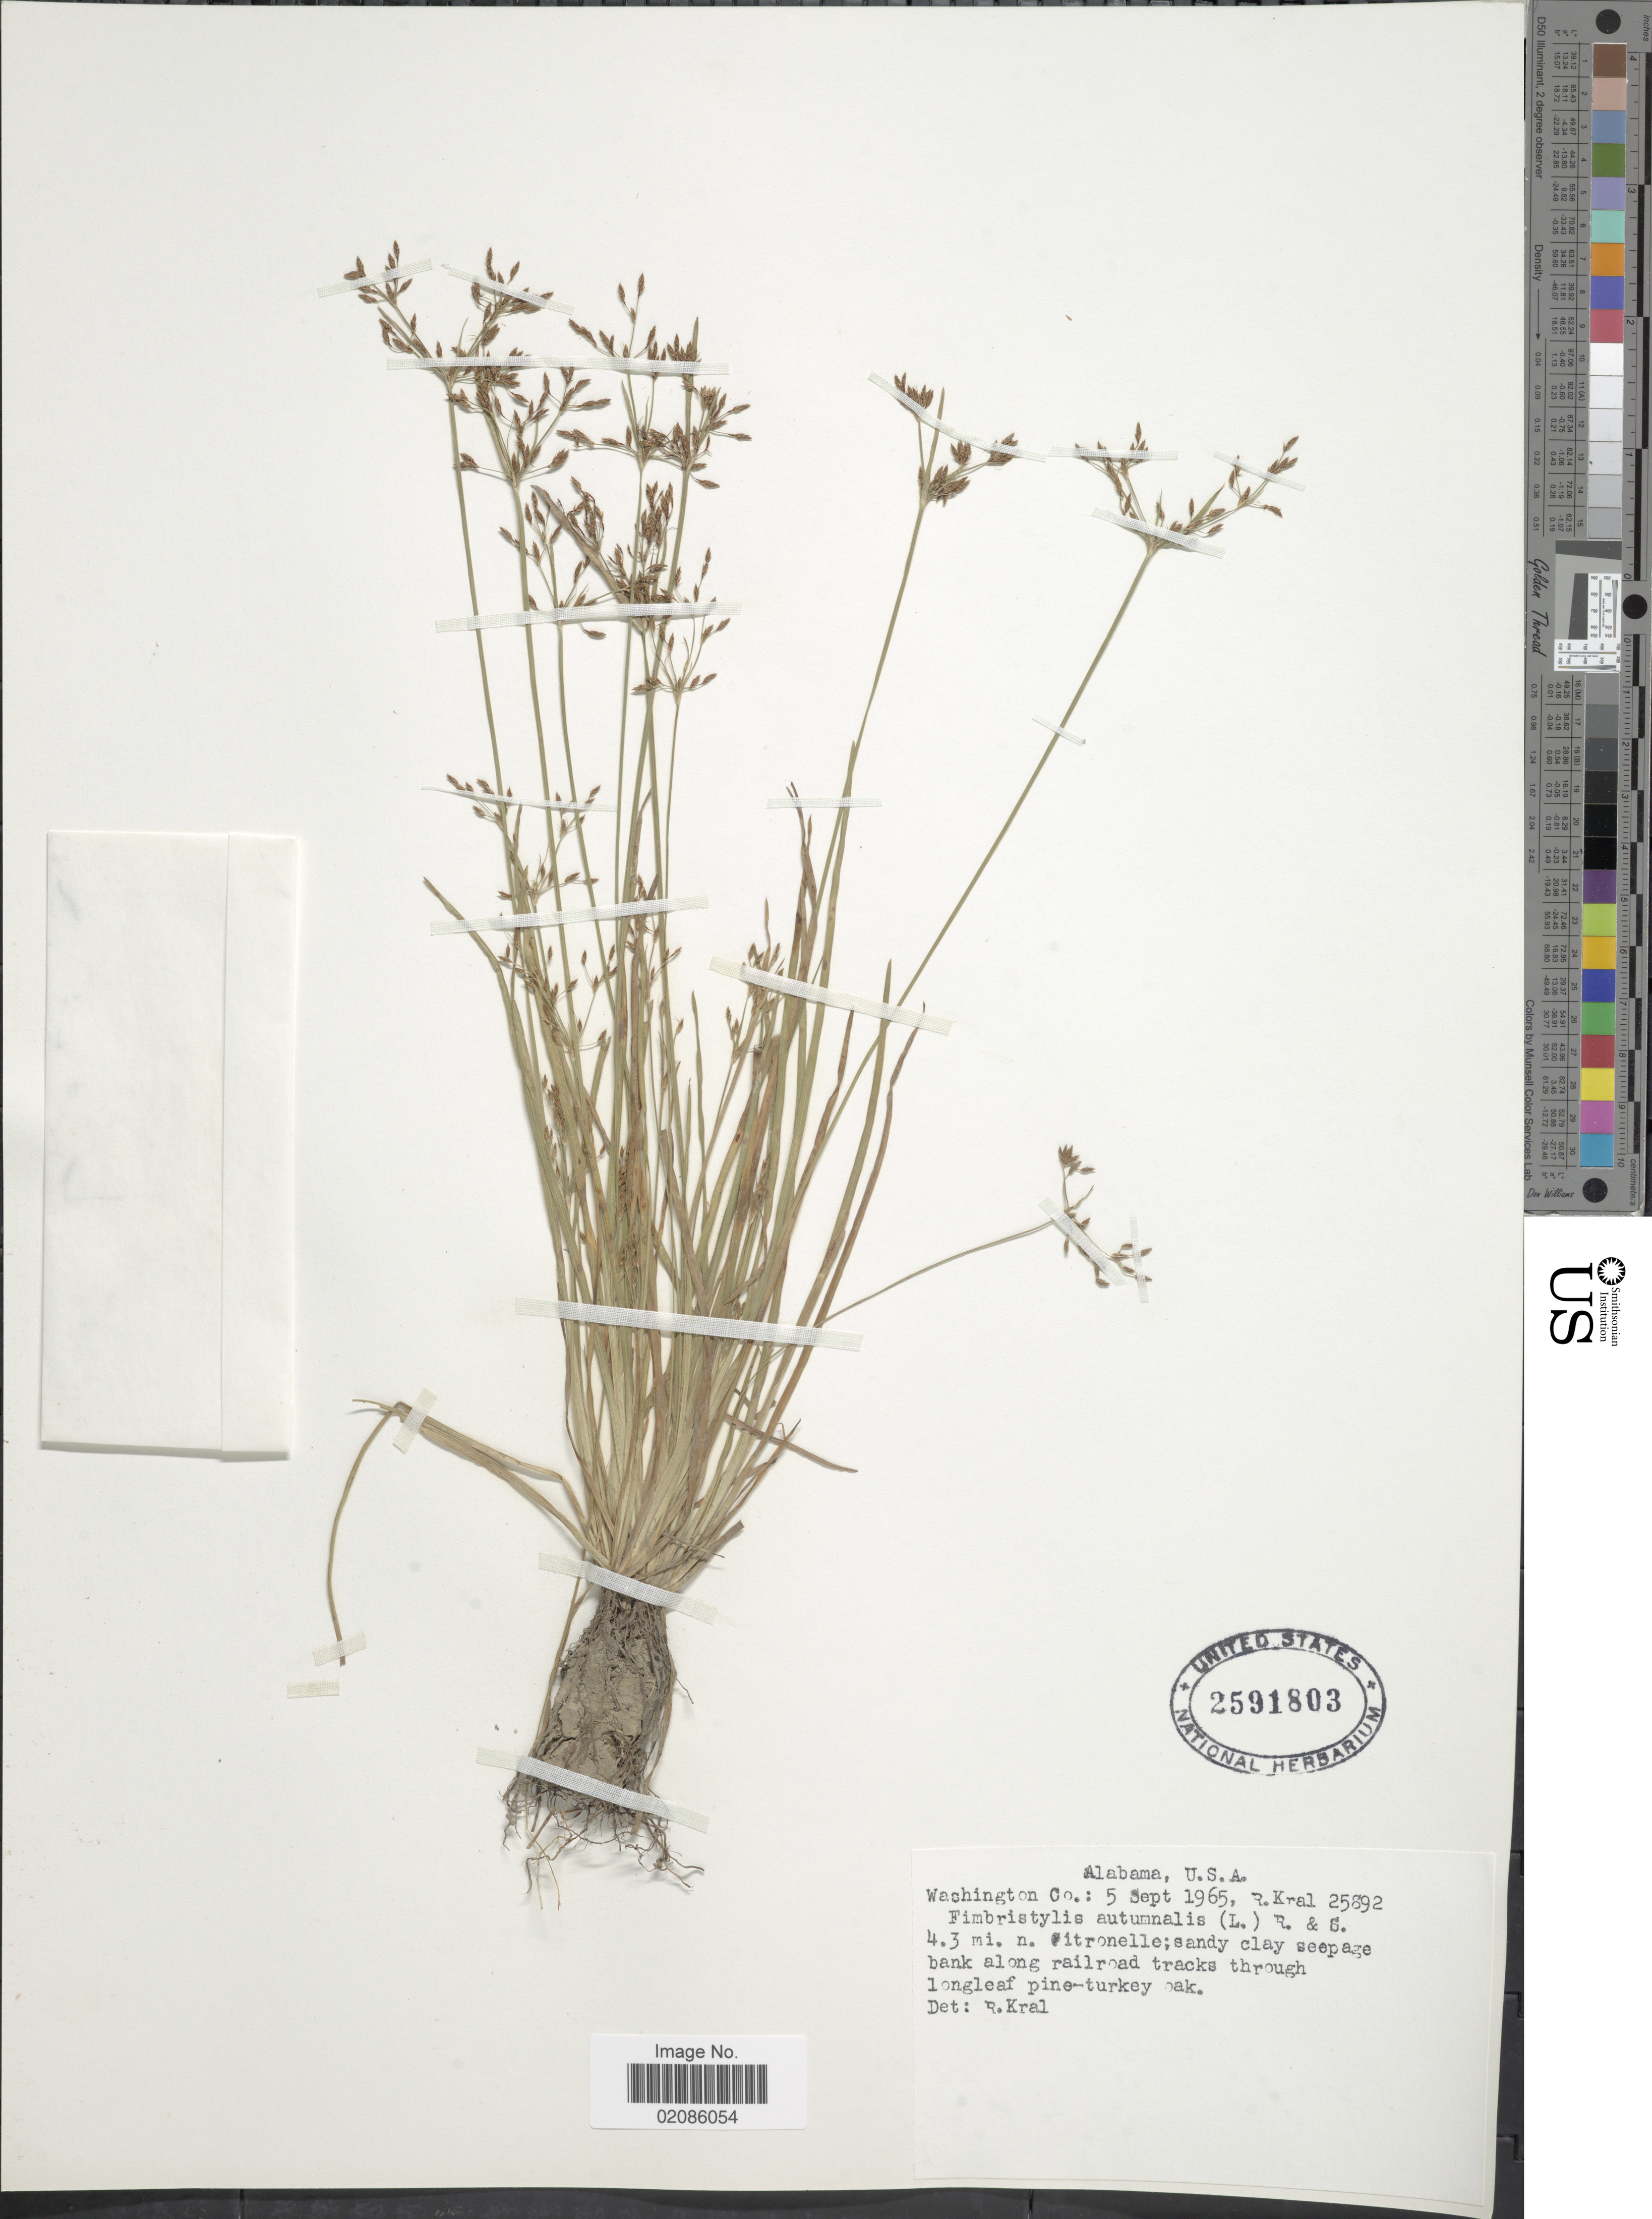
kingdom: Plantae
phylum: Tracheophyta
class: Liliopsida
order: Poales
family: Cyperaceae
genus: Fimbristylis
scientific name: Fimbristylis autumnalis (L.) Roem. & Schult.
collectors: R. Kral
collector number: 25892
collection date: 1965-09-05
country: United States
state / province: Alabama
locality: Washington Co. 4.3 mi. n. Citronelle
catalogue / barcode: US 2591803